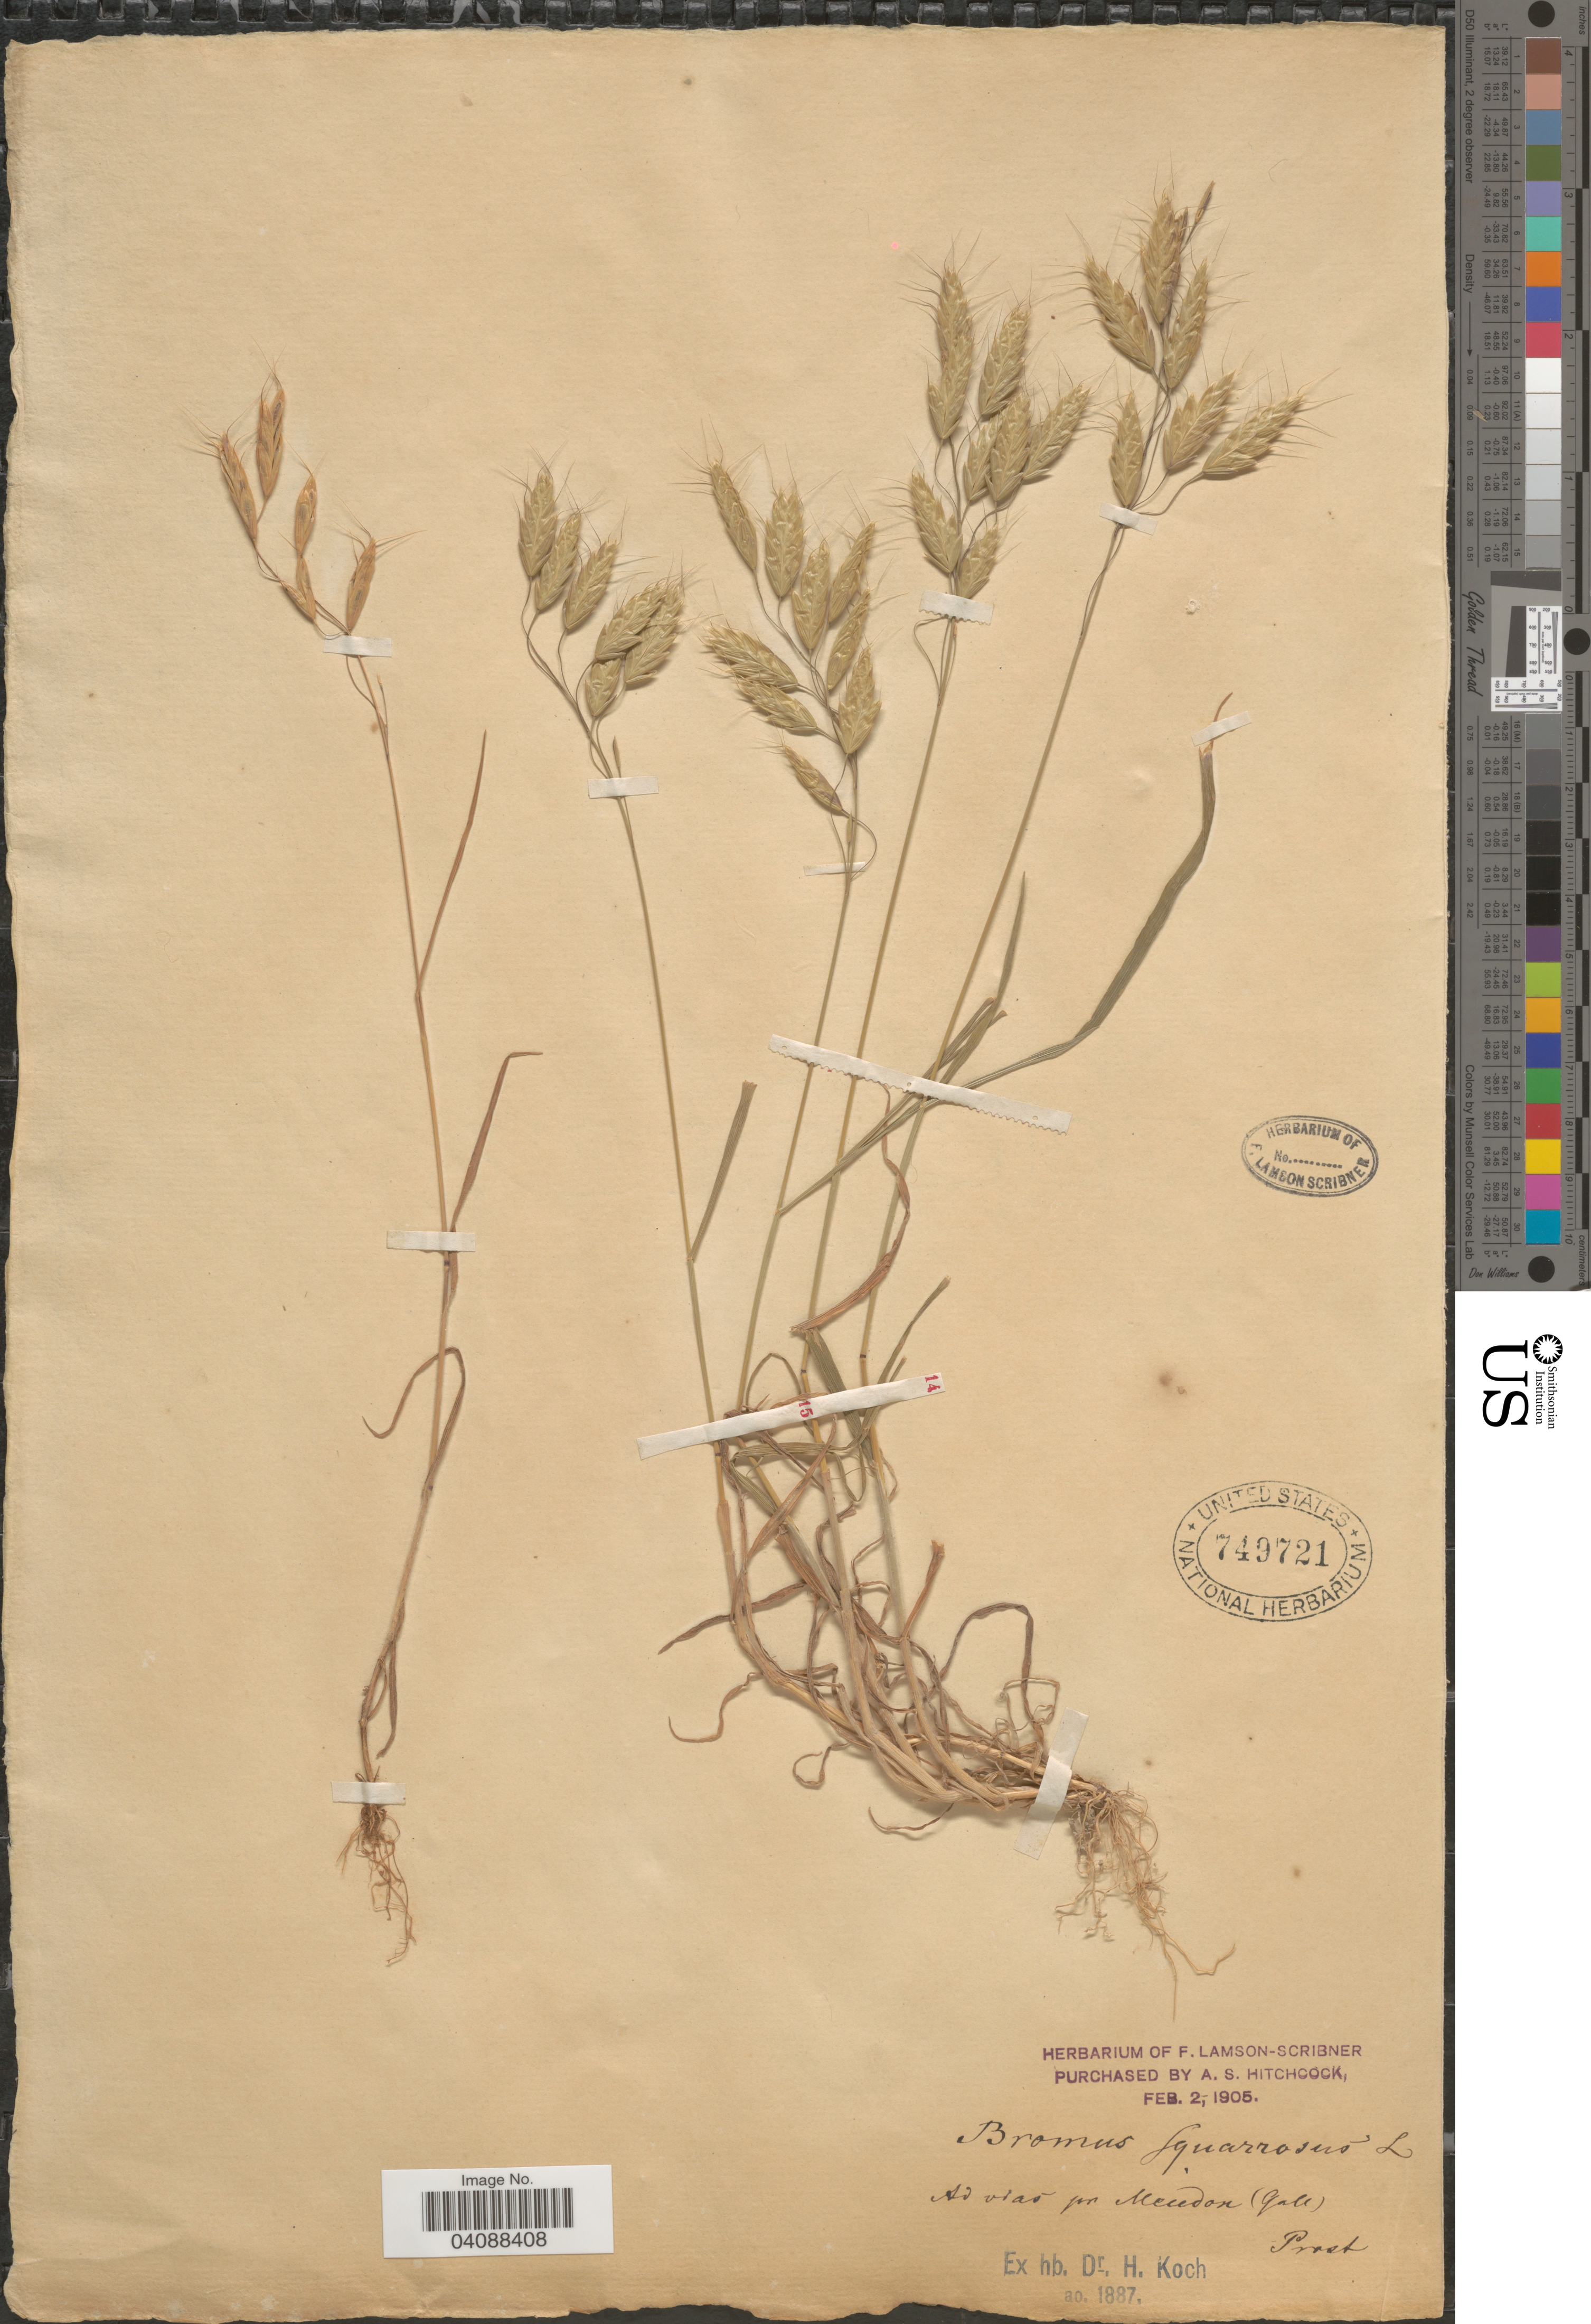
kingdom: Plantae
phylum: Tracheophyta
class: Liliopsida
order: Poales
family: Poaceae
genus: Bromus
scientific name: Bromus squarrosus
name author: L.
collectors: -. Prost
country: France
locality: Ad vias pr Mendon (Gall).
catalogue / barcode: US 749721